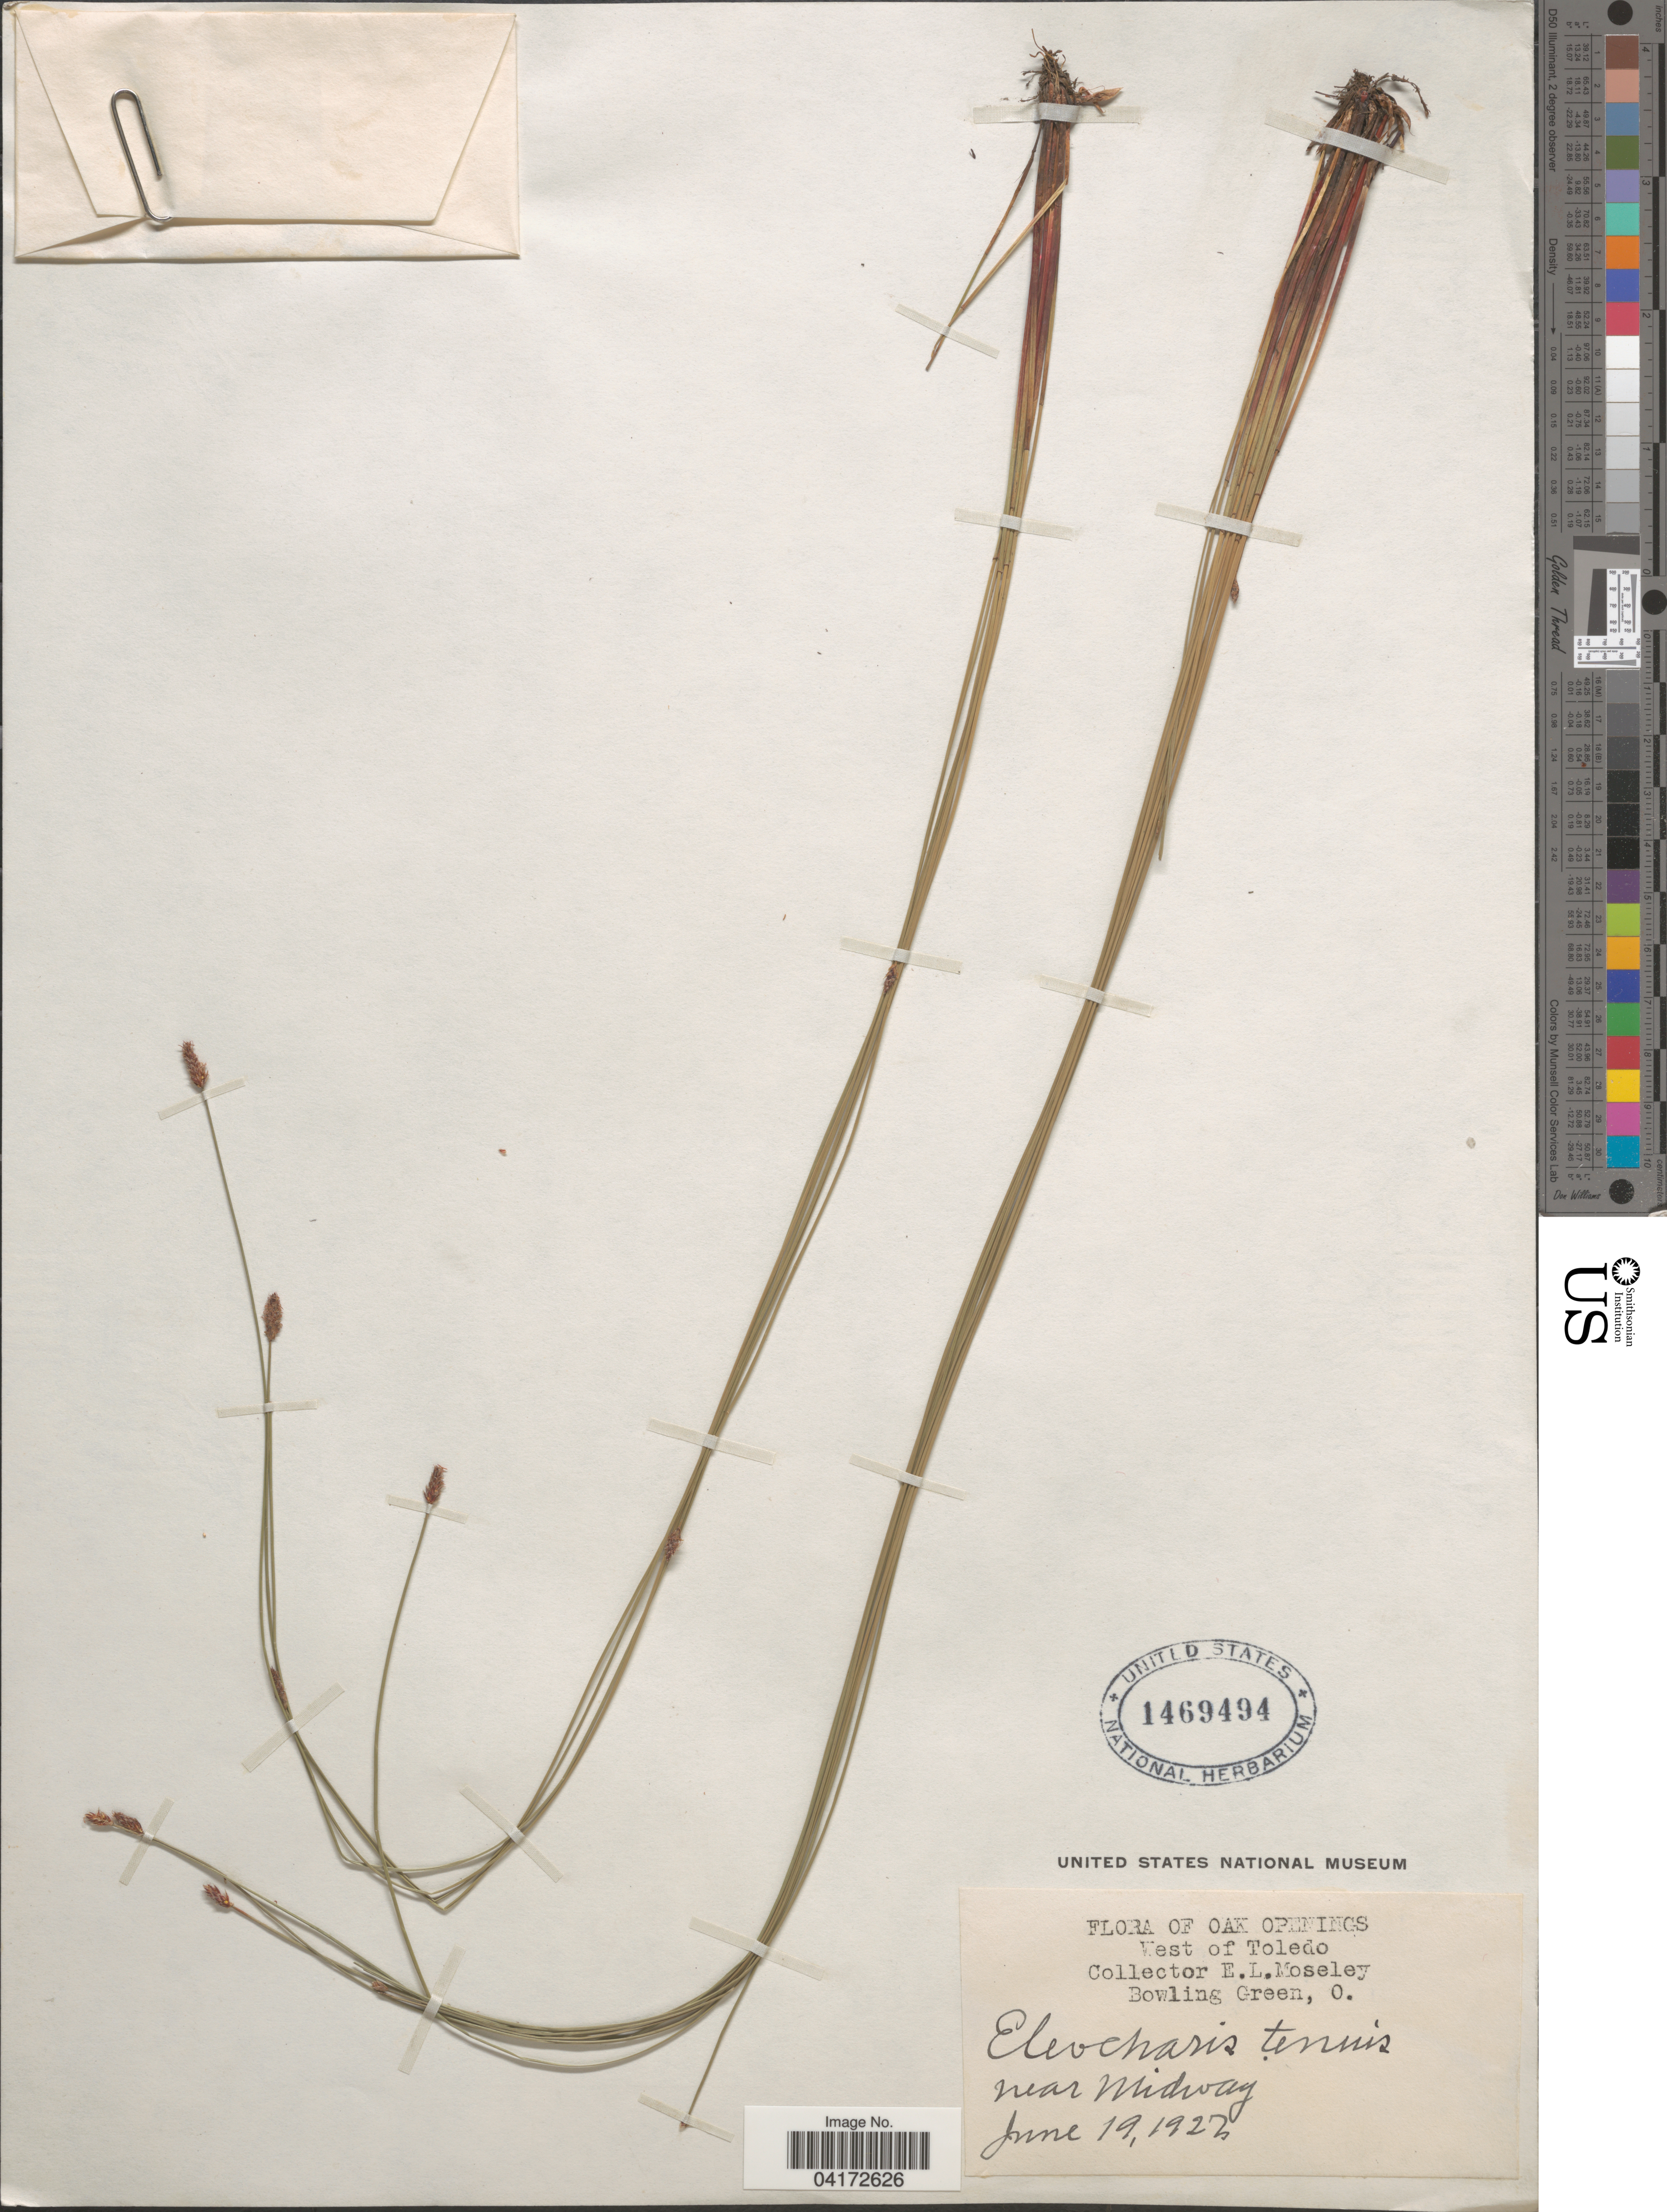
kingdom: Plantae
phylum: Tracheophyta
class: Liliopsida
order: Poales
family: Cyperaceae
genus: Eleocharis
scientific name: Eleocharis tenuis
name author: (Willd.) Schult.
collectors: E. Moseley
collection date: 1923-06-19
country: United States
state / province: Ohio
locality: Oak Openings. West of Toledo. Near Midway.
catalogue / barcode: US 1469494